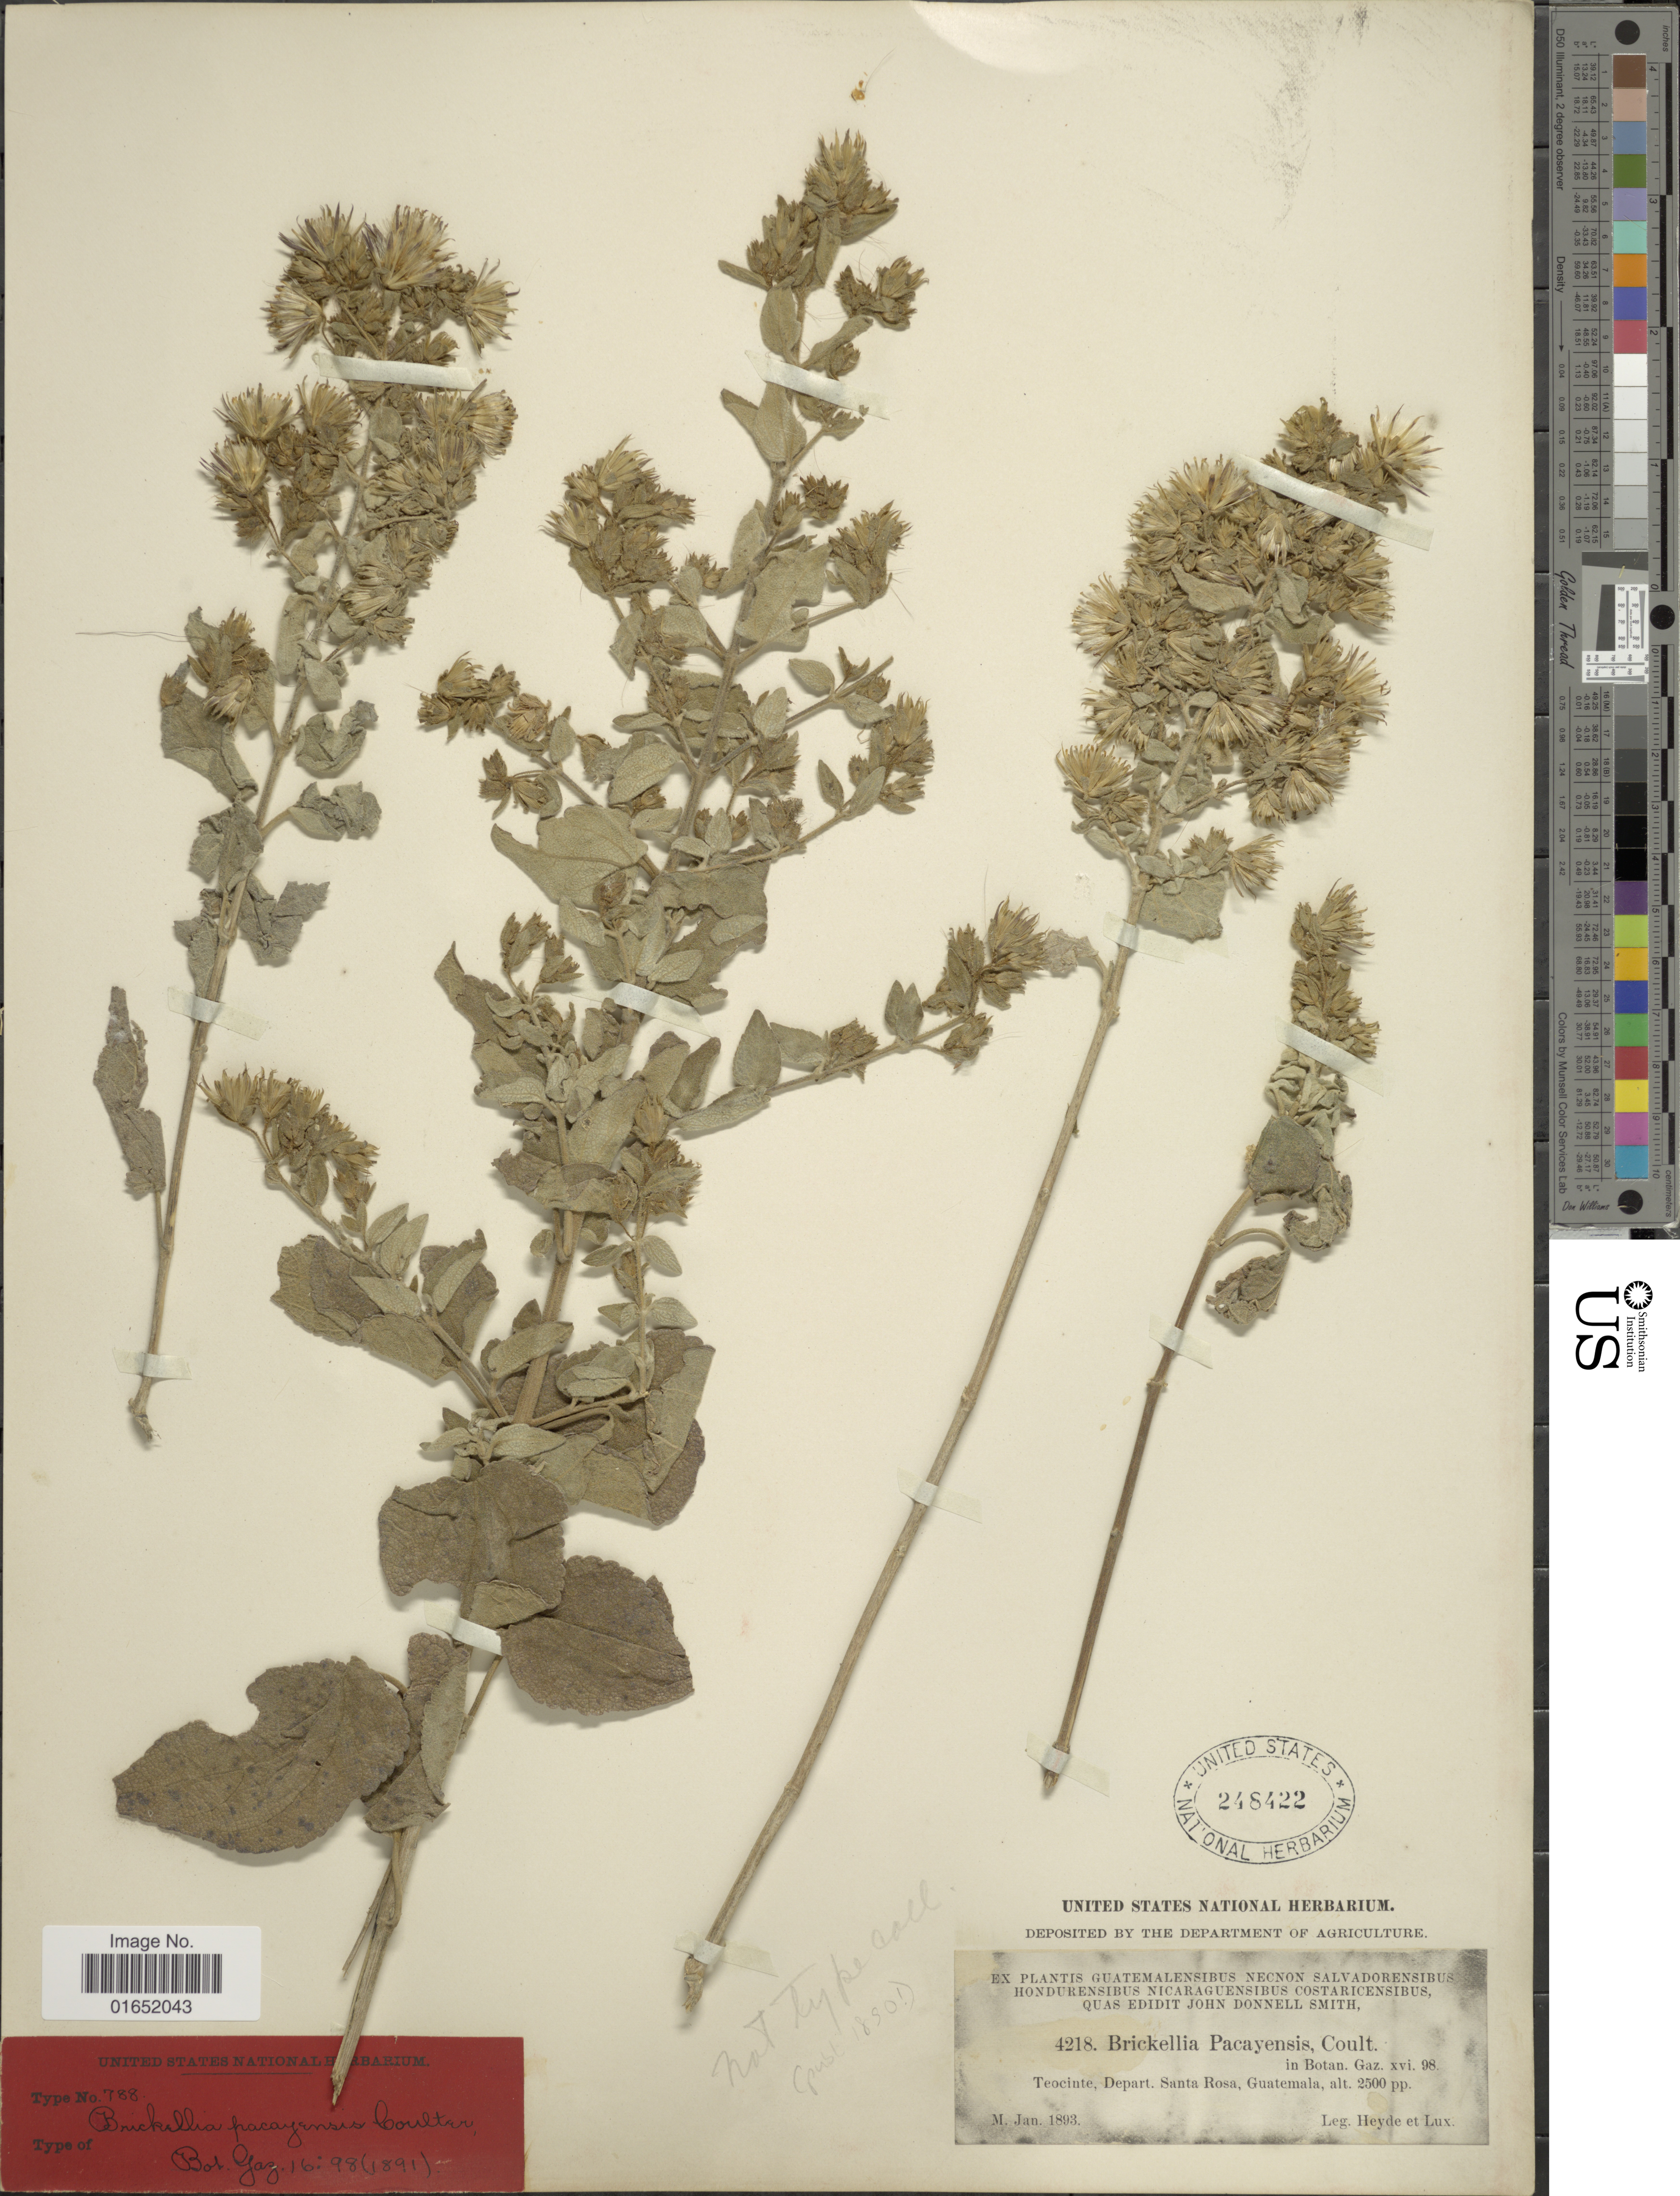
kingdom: Plantae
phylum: Tracheophyta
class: Magnoliopsida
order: Asterales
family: Asteraceae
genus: Brickellia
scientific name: Brickellia pacayensis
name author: J.M. Coult.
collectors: Heyde & Lux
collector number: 4218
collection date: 1893-01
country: Guatemala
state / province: Santa Rosa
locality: Teocinte, Depart.Santa Rosa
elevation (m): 762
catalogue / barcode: US 248422